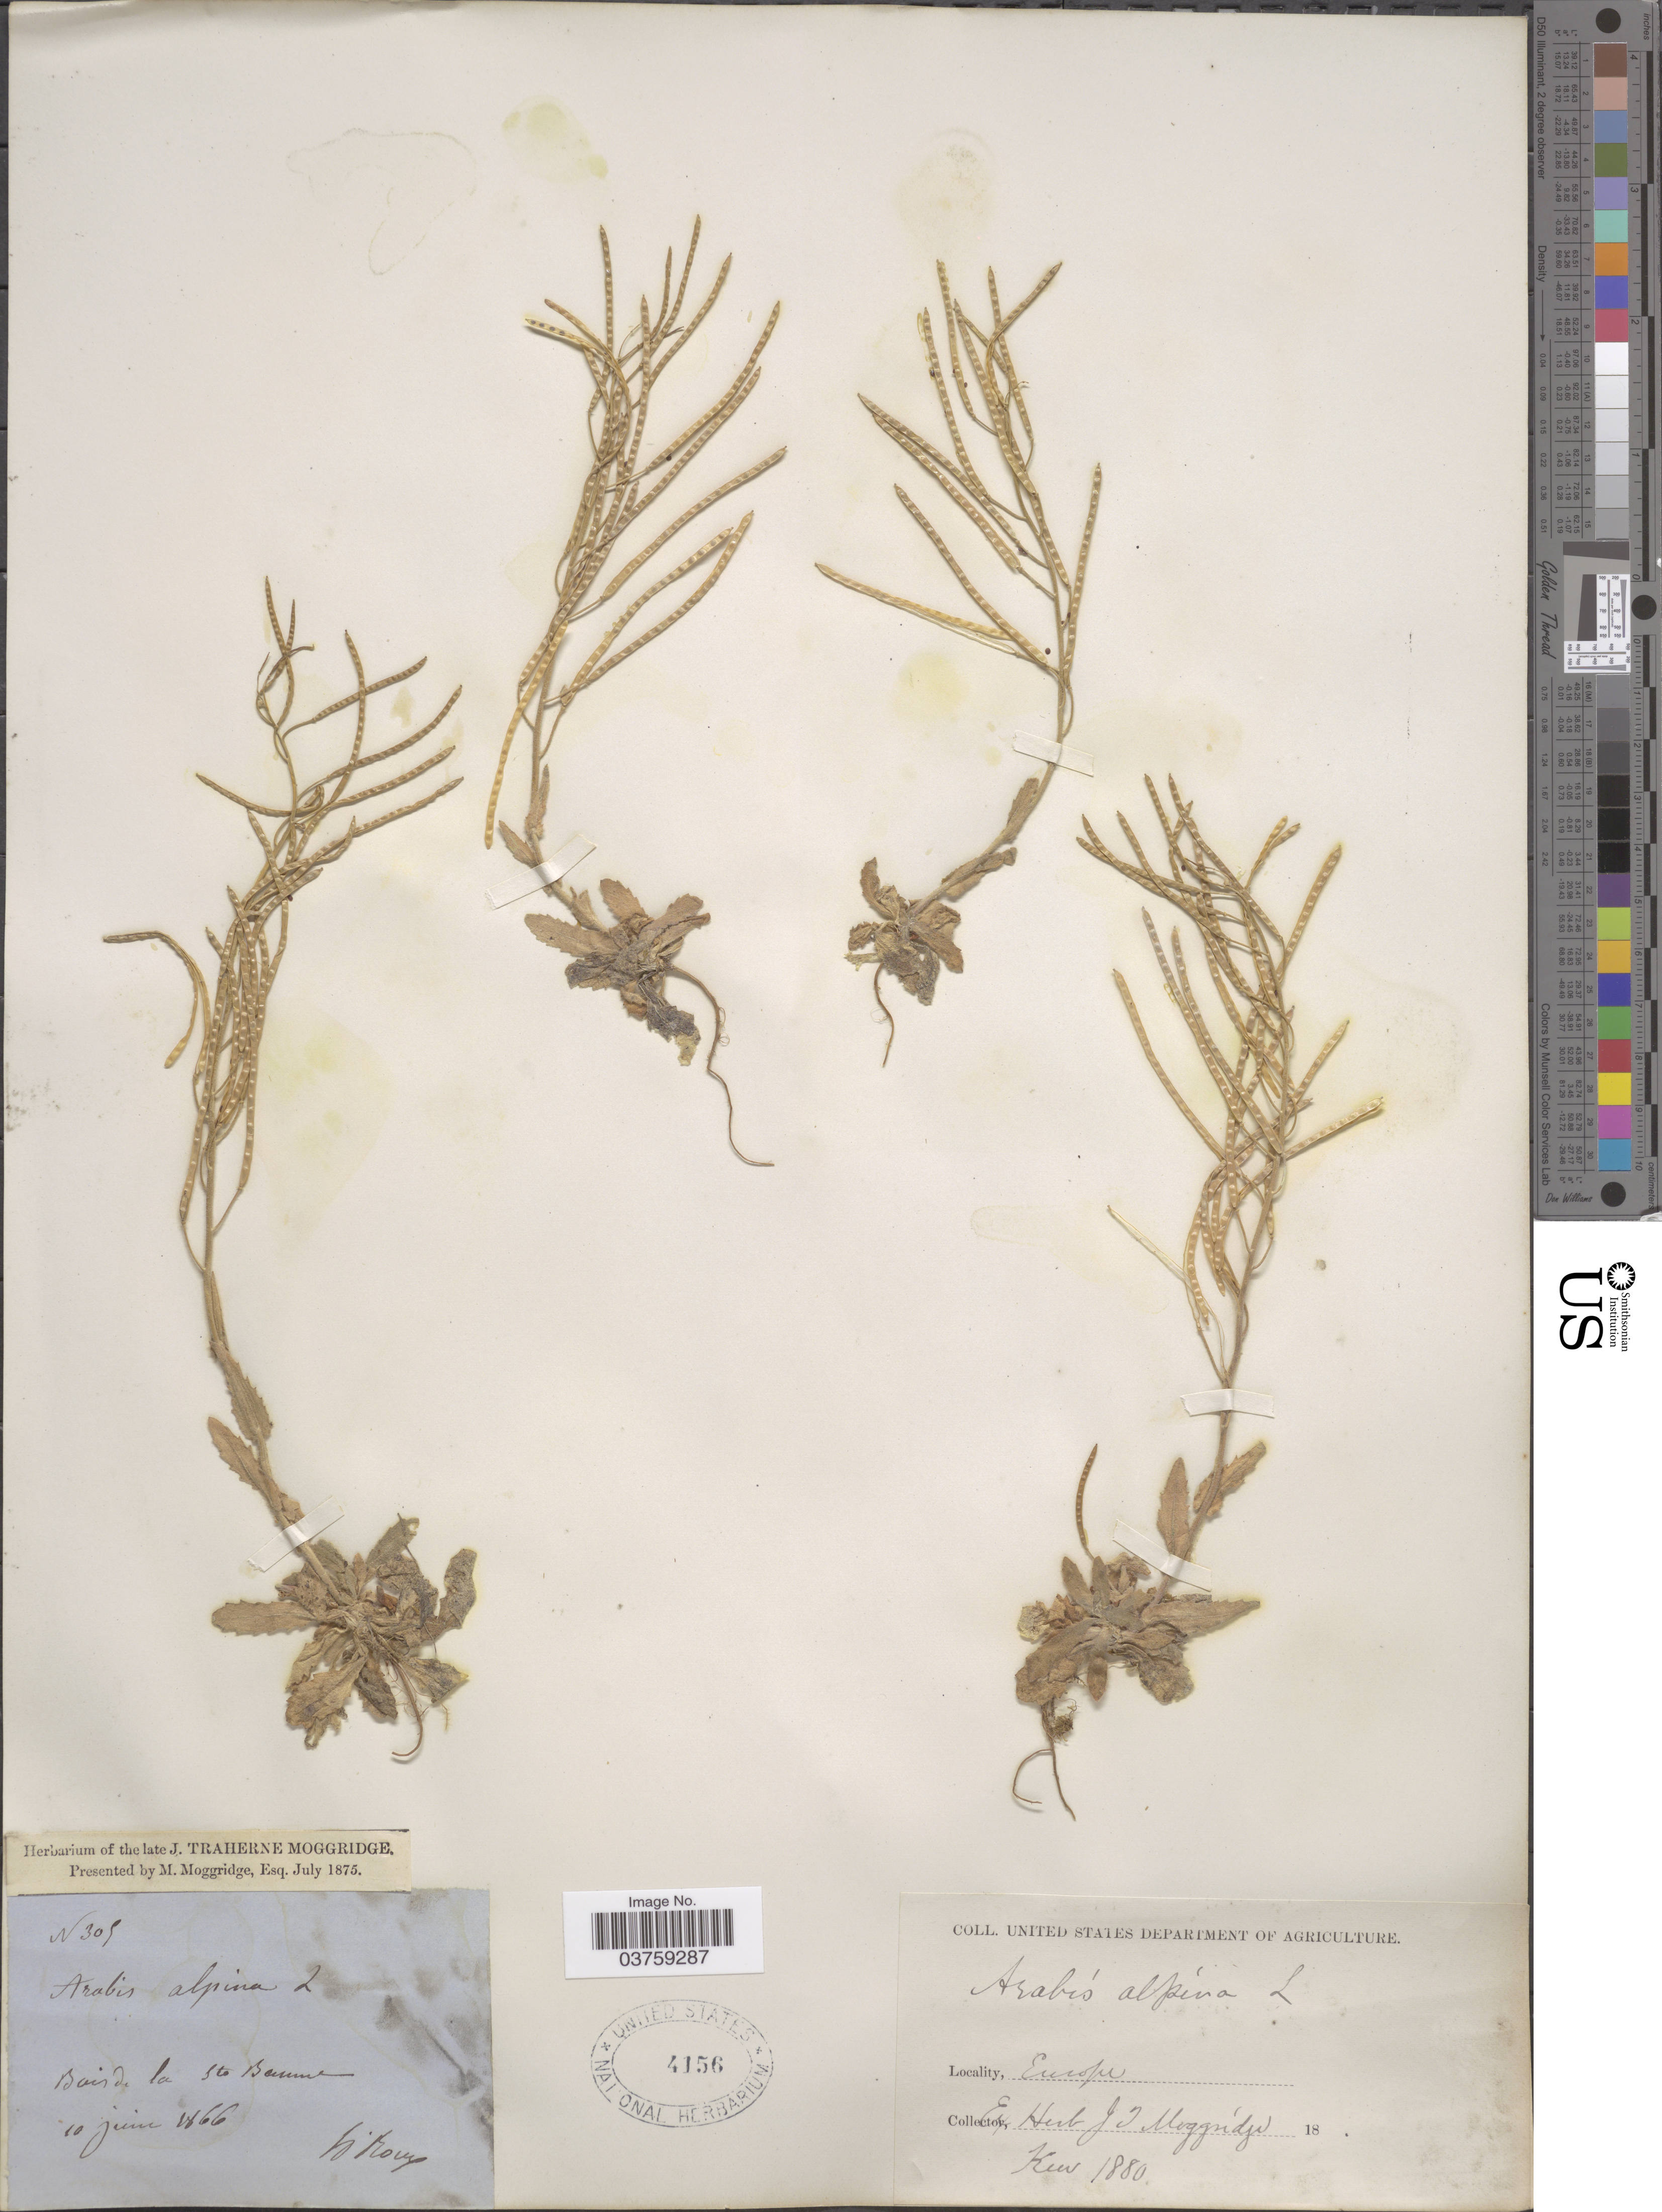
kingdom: Plantae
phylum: Tracheophyta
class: Magnoliopsida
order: Brassicales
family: Brassicaceae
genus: Arabis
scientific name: Arabis alpina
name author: L.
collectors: H. Roux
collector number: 305*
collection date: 1866-06-10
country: France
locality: Bois de la Ste Baume, Europe.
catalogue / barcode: US 4156